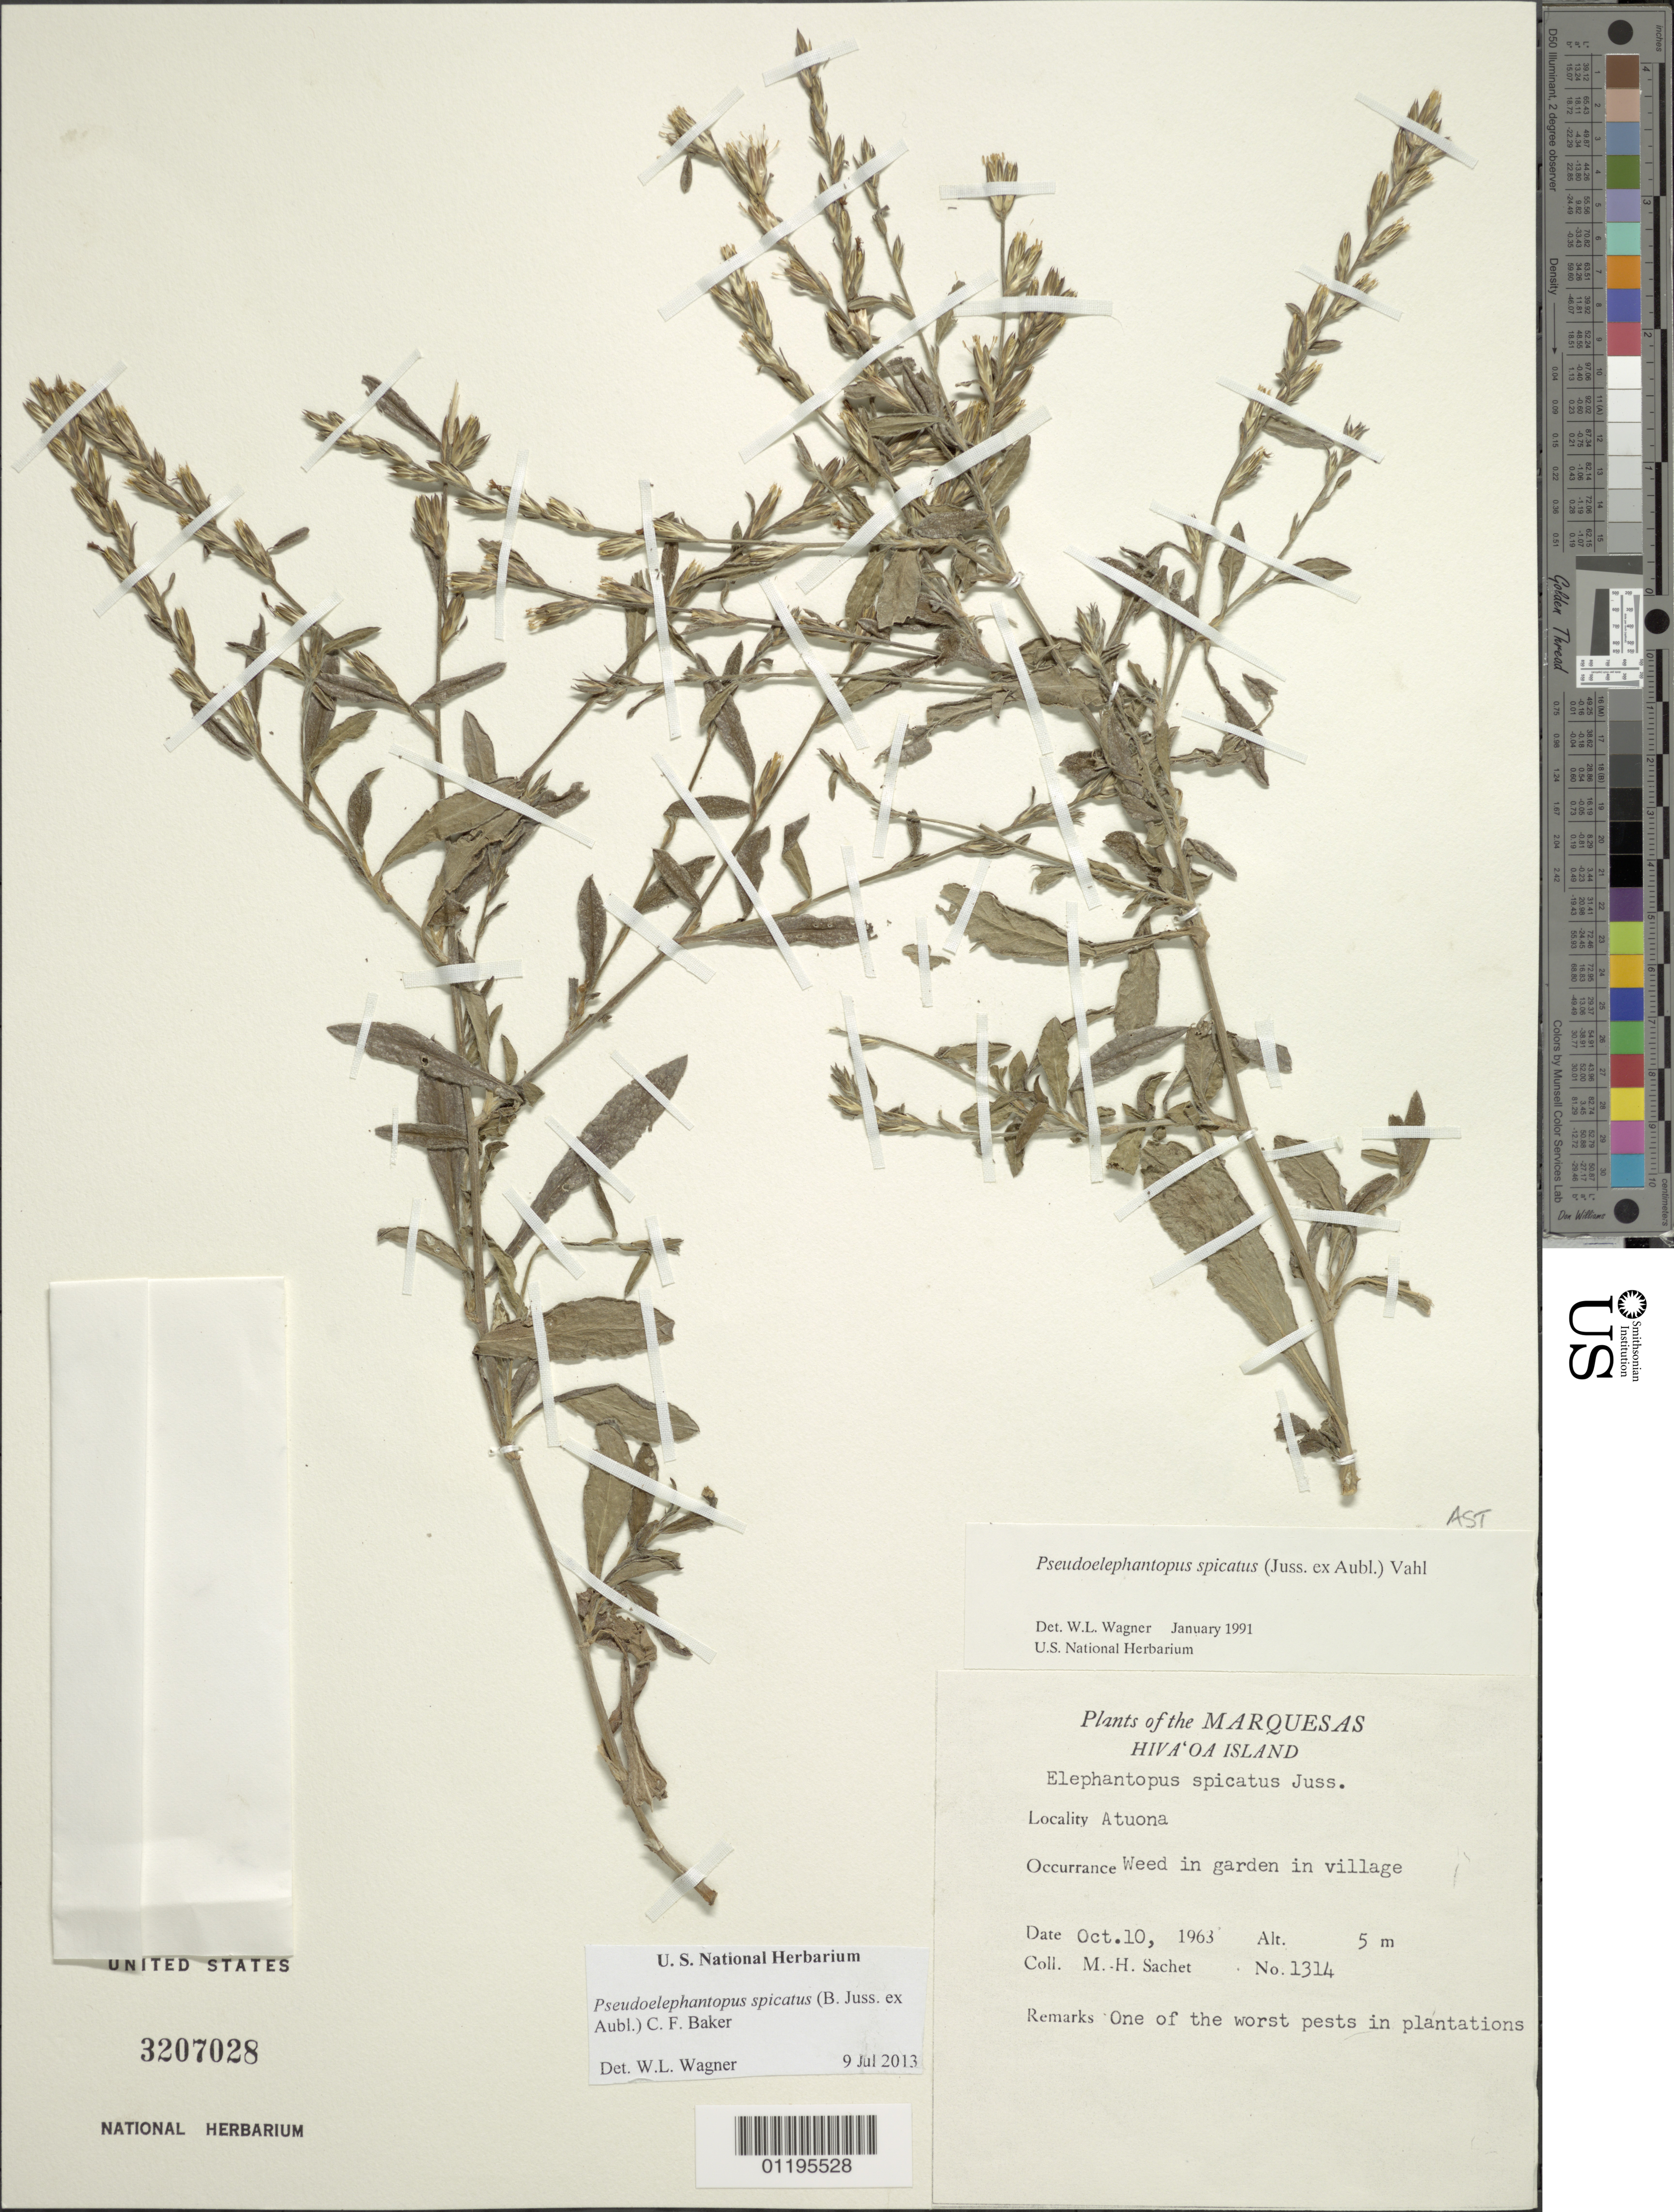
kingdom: Plantae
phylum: Tracheophyta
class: Magnoliopsida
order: Asterales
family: Asteraceae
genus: Pseudelephantopus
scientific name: Pseudelephantopus spicatus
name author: (Juss. ex Aubl.) C.F. Baker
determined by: Wagner, W. L., (BOT), Smithsonian Institution - National Museum of Natural History (UNITED STATES)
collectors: M.-H. Sachet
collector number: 1314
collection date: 1963-10-10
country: French Polynesia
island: Hiva Oa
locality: Atuona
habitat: Weed in garden in village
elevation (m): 5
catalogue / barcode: US 3207028